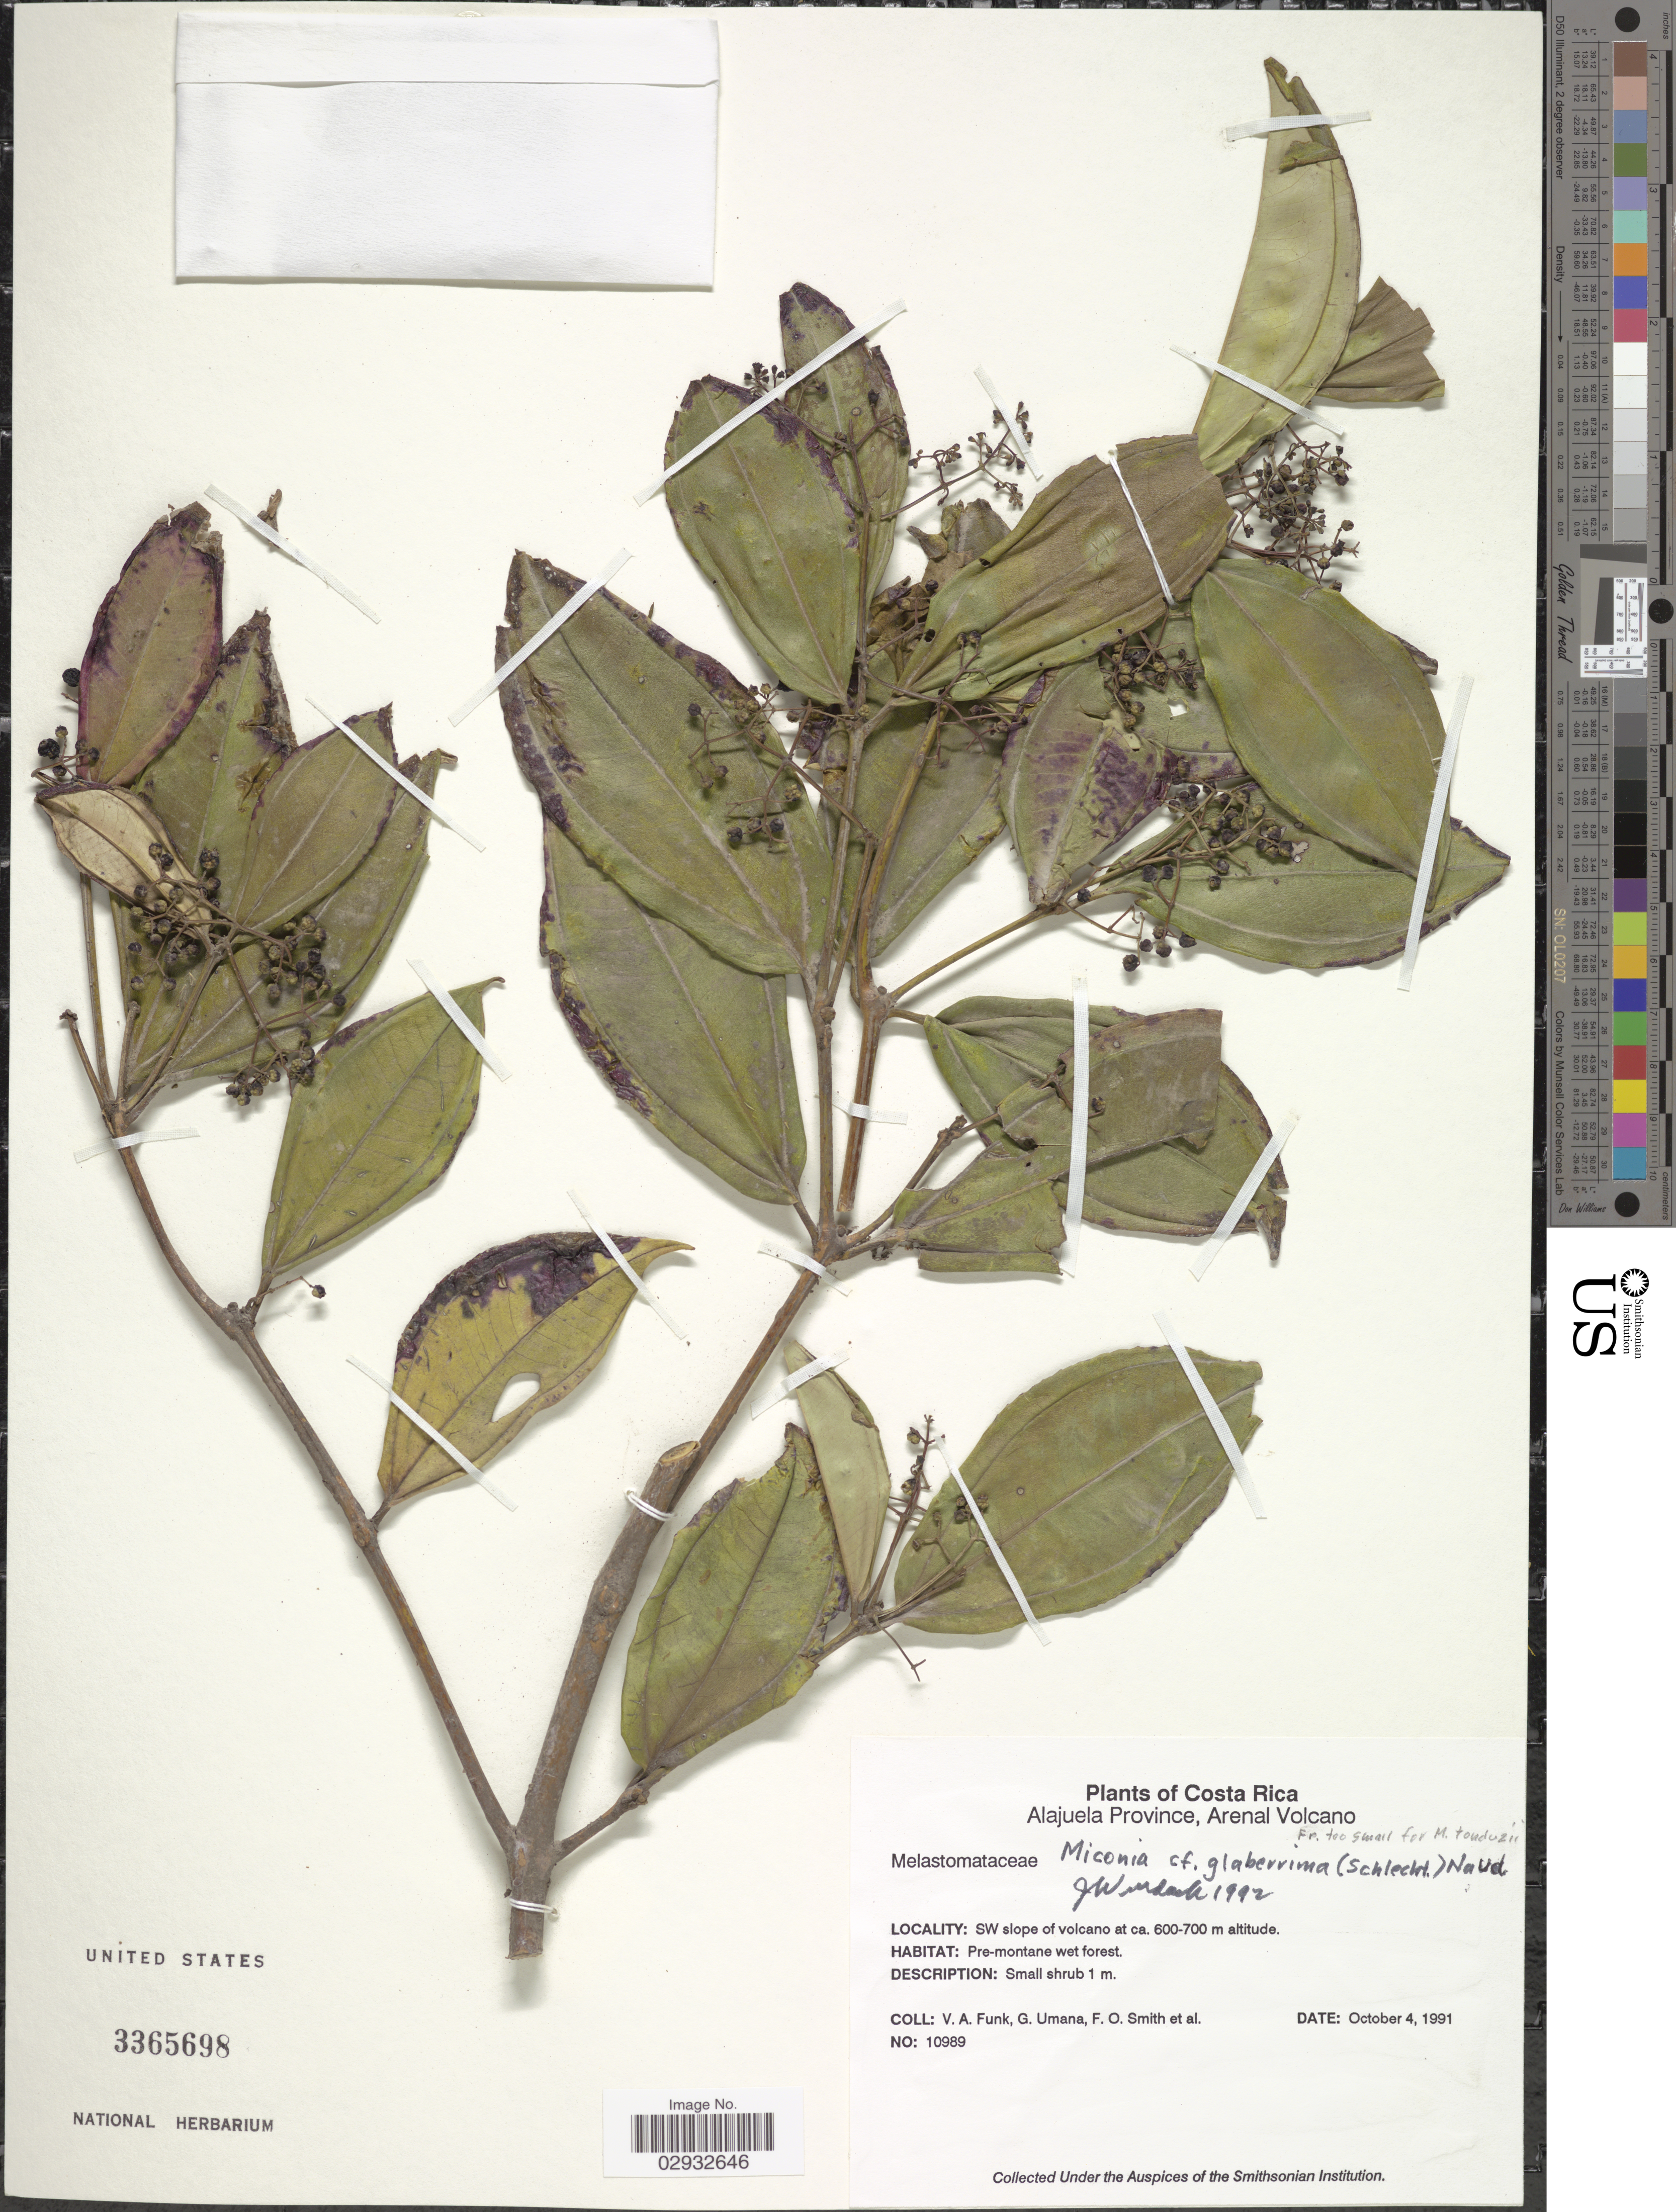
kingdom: Plantae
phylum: Tracheophyta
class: Magnoliopsida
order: Myrtales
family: Melastomataceae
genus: Miconia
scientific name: Miconia glaberrima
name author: (Schltdl.) Naudin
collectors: V. Funk, G. Umana, F. Smith & et al.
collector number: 10989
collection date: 1991-10-04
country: Costa Rica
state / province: Alajuela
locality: Arenal Volcano. SW slope of volcano.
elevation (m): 600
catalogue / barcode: US 3365698